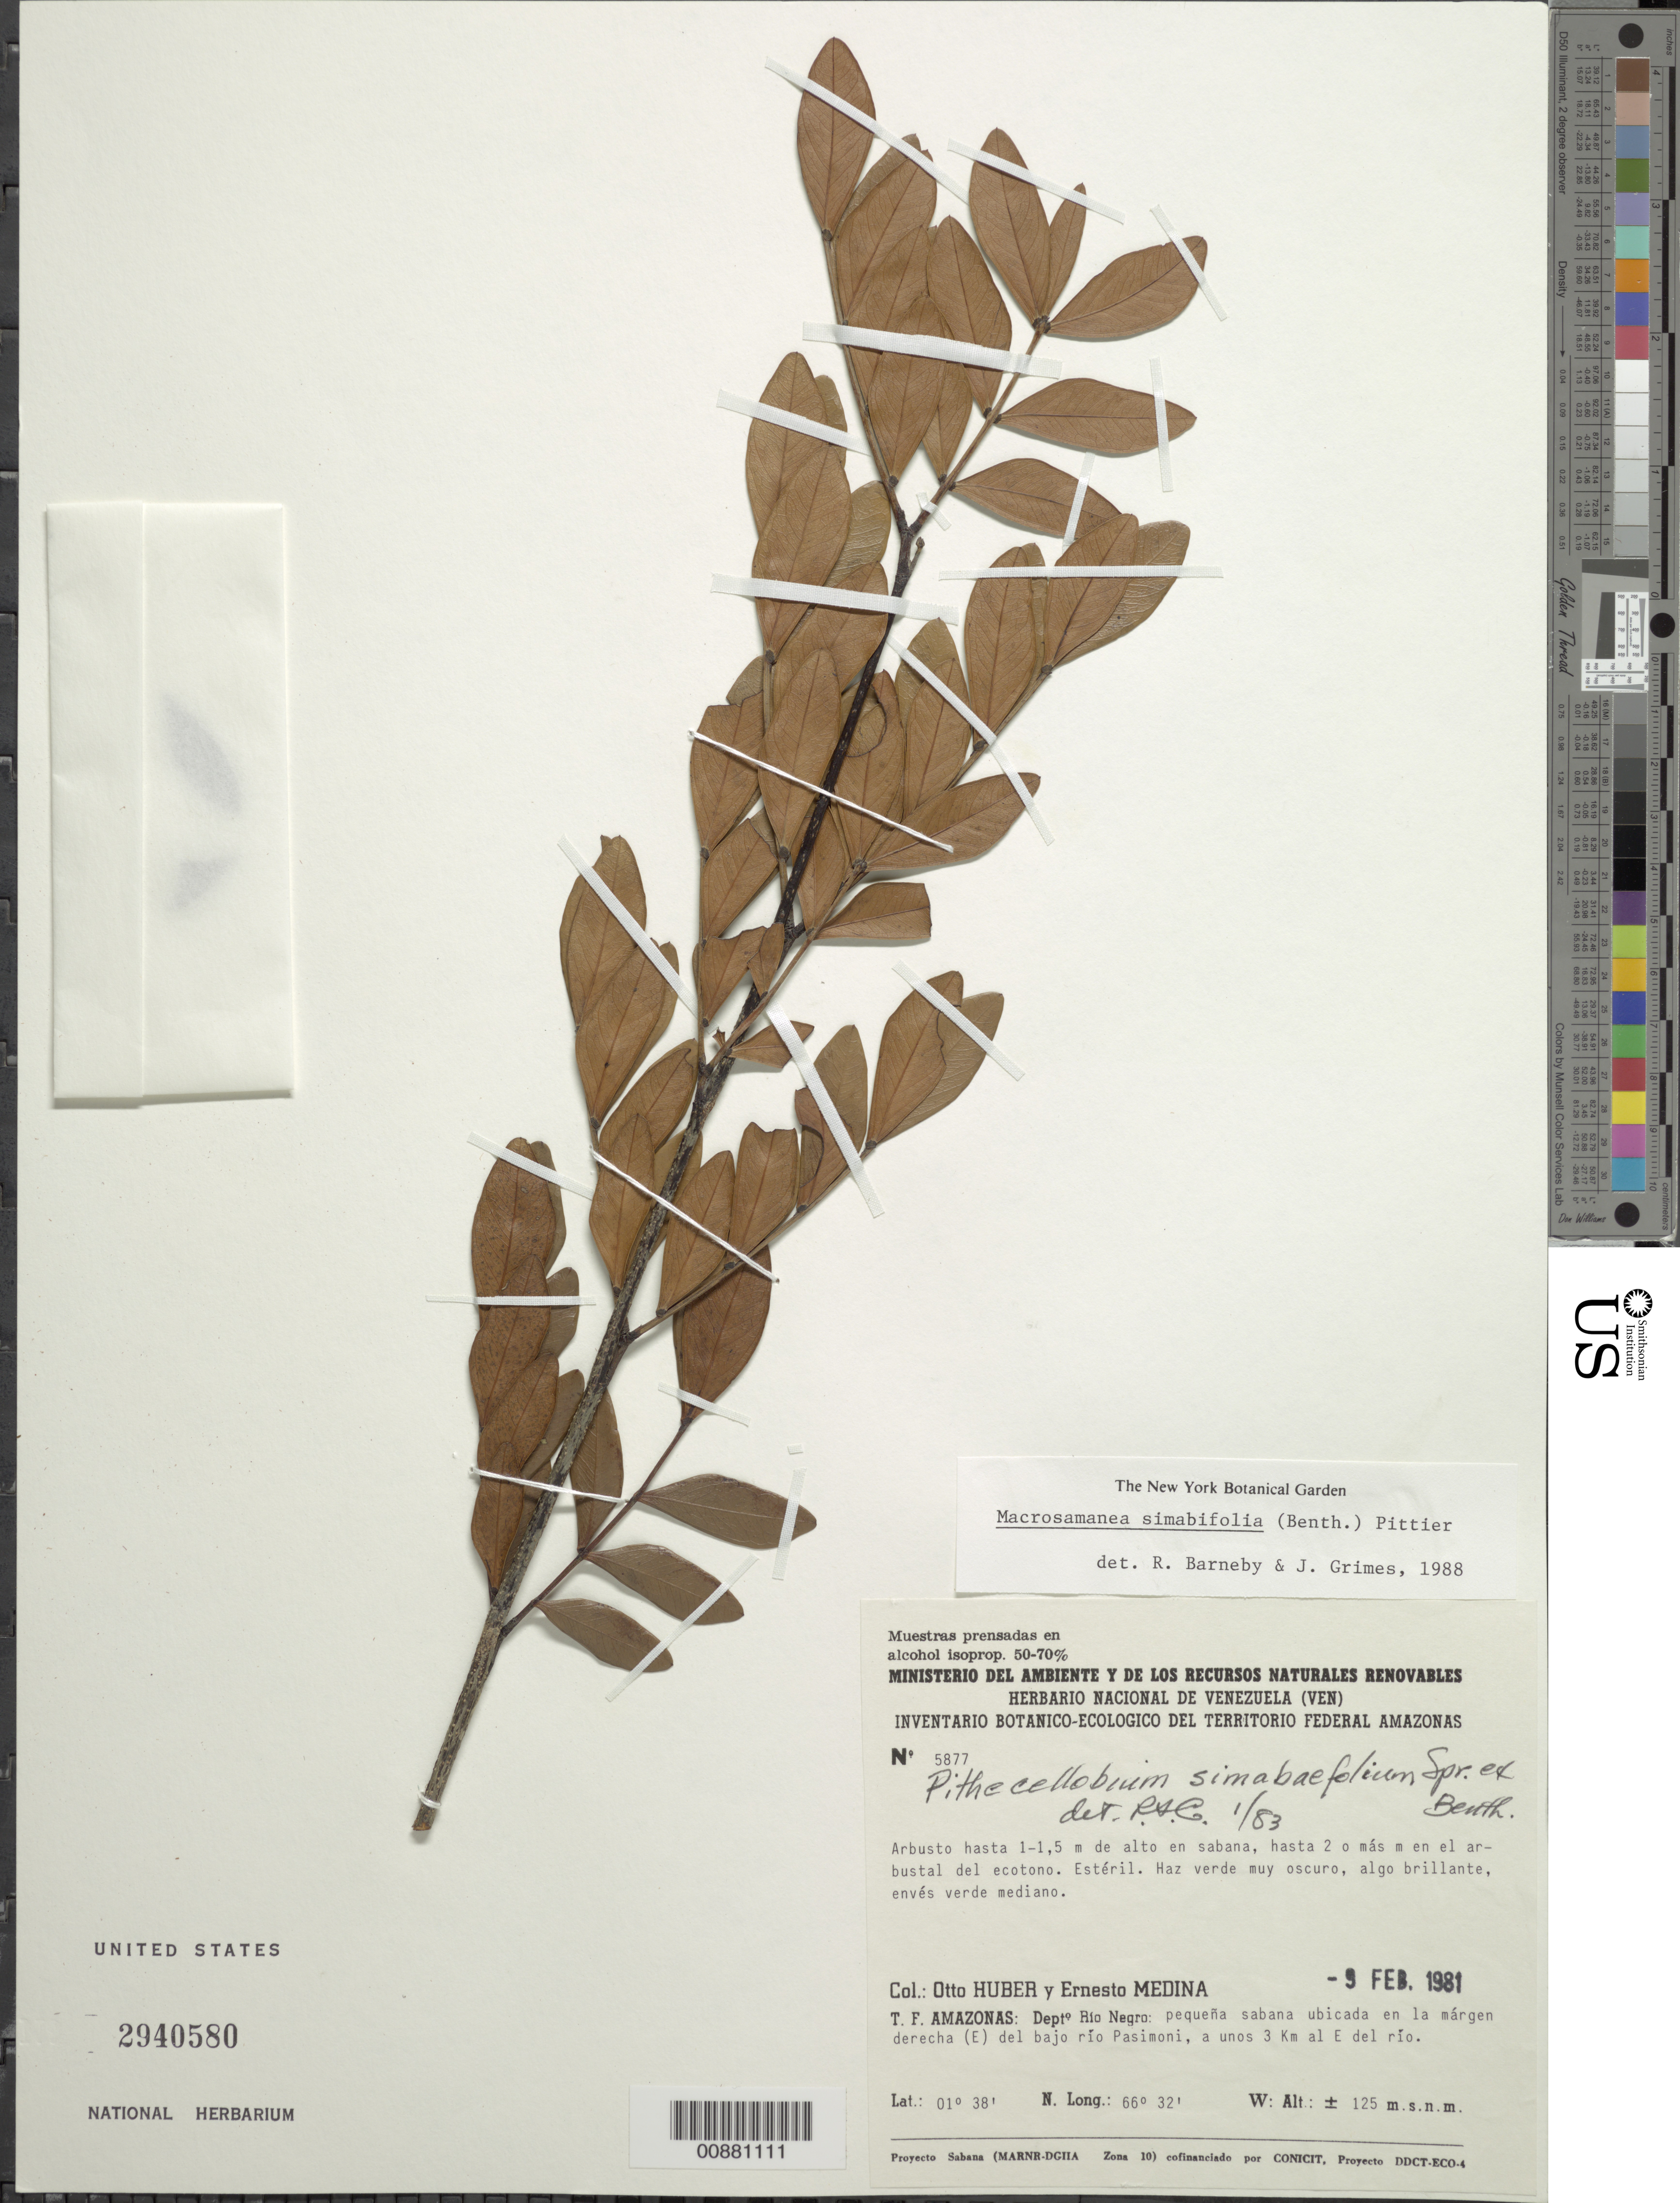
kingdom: Plantae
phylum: Tracheophyta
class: Magnoliopsida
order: Fabales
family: Fabaceae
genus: Macrosamanea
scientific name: Macrosamanea simabifolia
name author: (Spruce ex Benth.) Pittier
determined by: Barneby, R. C.; Grimes, J. W.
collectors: O. Huber & E. Medina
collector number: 5877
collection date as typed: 9-Feb-81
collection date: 1981-02-09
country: Venezuela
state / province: Amazonas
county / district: Río Negro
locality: Bajo Río Siapa, en la margen derecha, a unos 3 km al E del Río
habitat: Sabana o en el arbustal del ecotono; pequena sabana ubicada en la margen del bajo rio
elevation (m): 125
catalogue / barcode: US 2940580